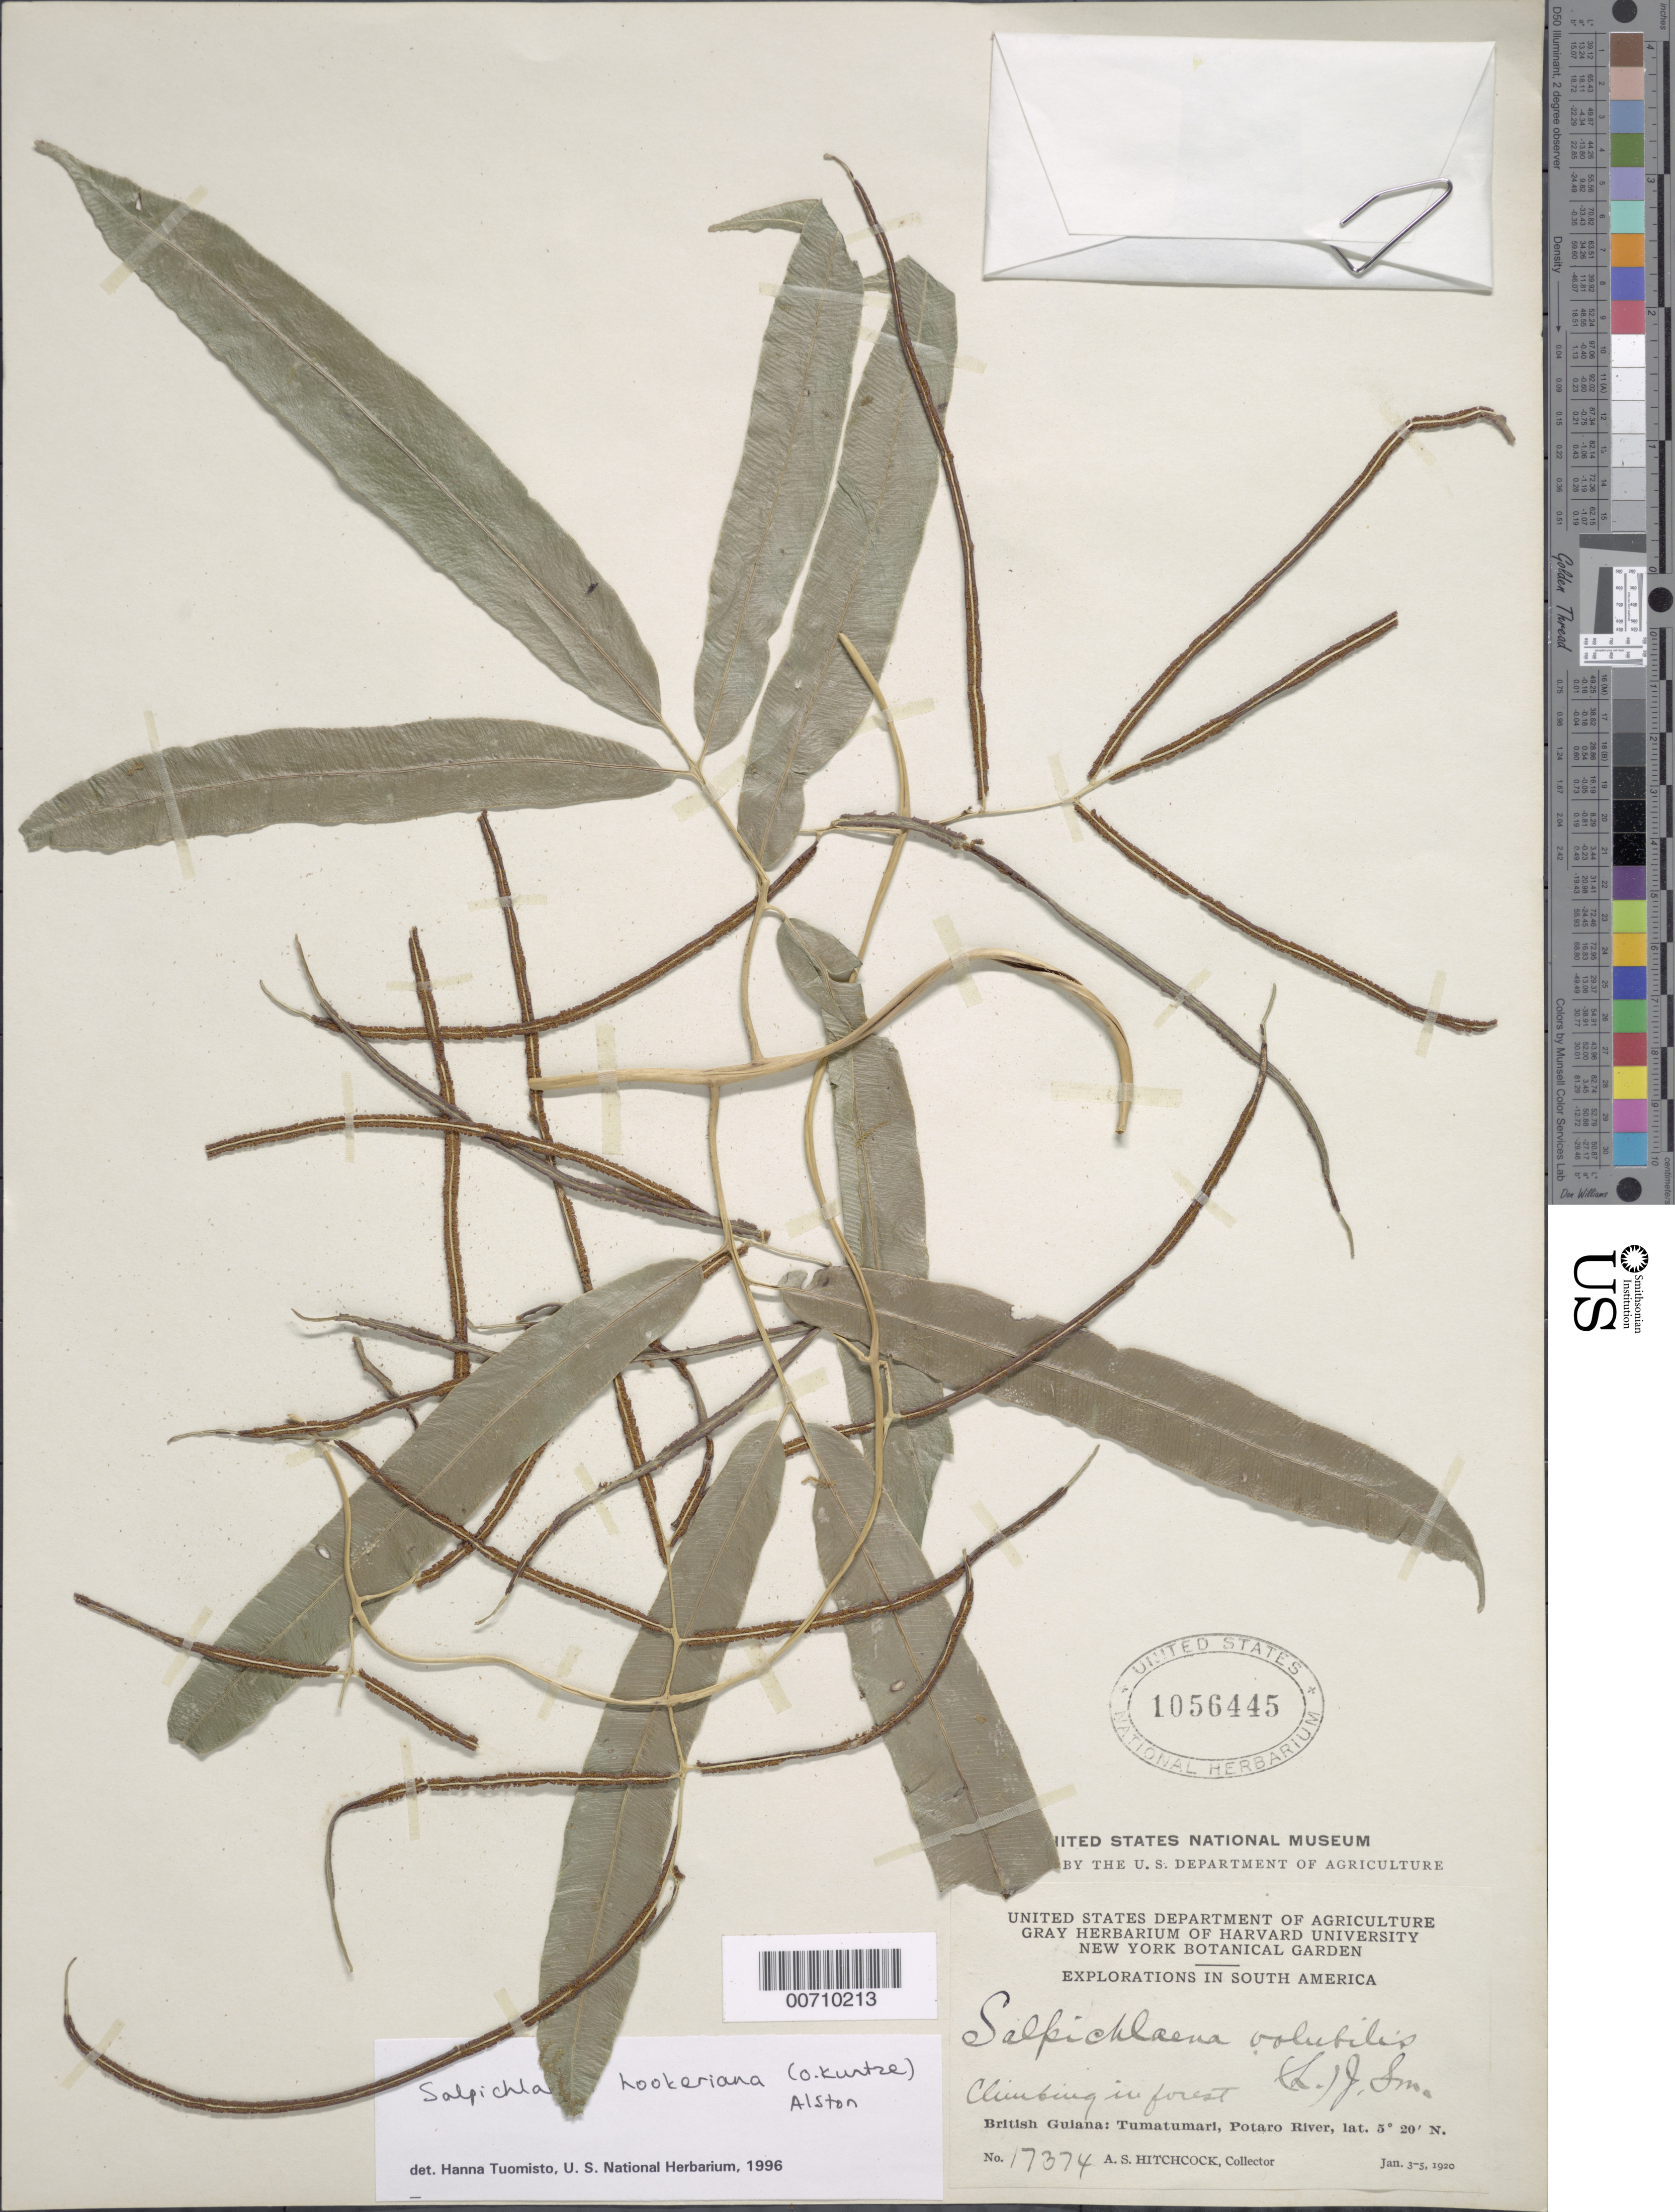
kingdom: Plantae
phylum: Tracheophyta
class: Polypodiopsida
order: Polypodiales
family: Blechnaceae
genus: Salpichlaena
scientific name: Salpichlaena hookeriana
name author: (Kuntze) Alston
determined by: Tuomisto, Hanna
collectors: A. S. Hitchcock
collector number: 17374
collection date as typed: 3-Jan-20 to 5-Jan-20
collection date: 1920-01-03/1920-01-05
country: Guyana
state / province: Potaro-Siparuni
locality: Tumatumari Village, Potaro R.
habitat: In forest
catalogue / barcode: US 1056445